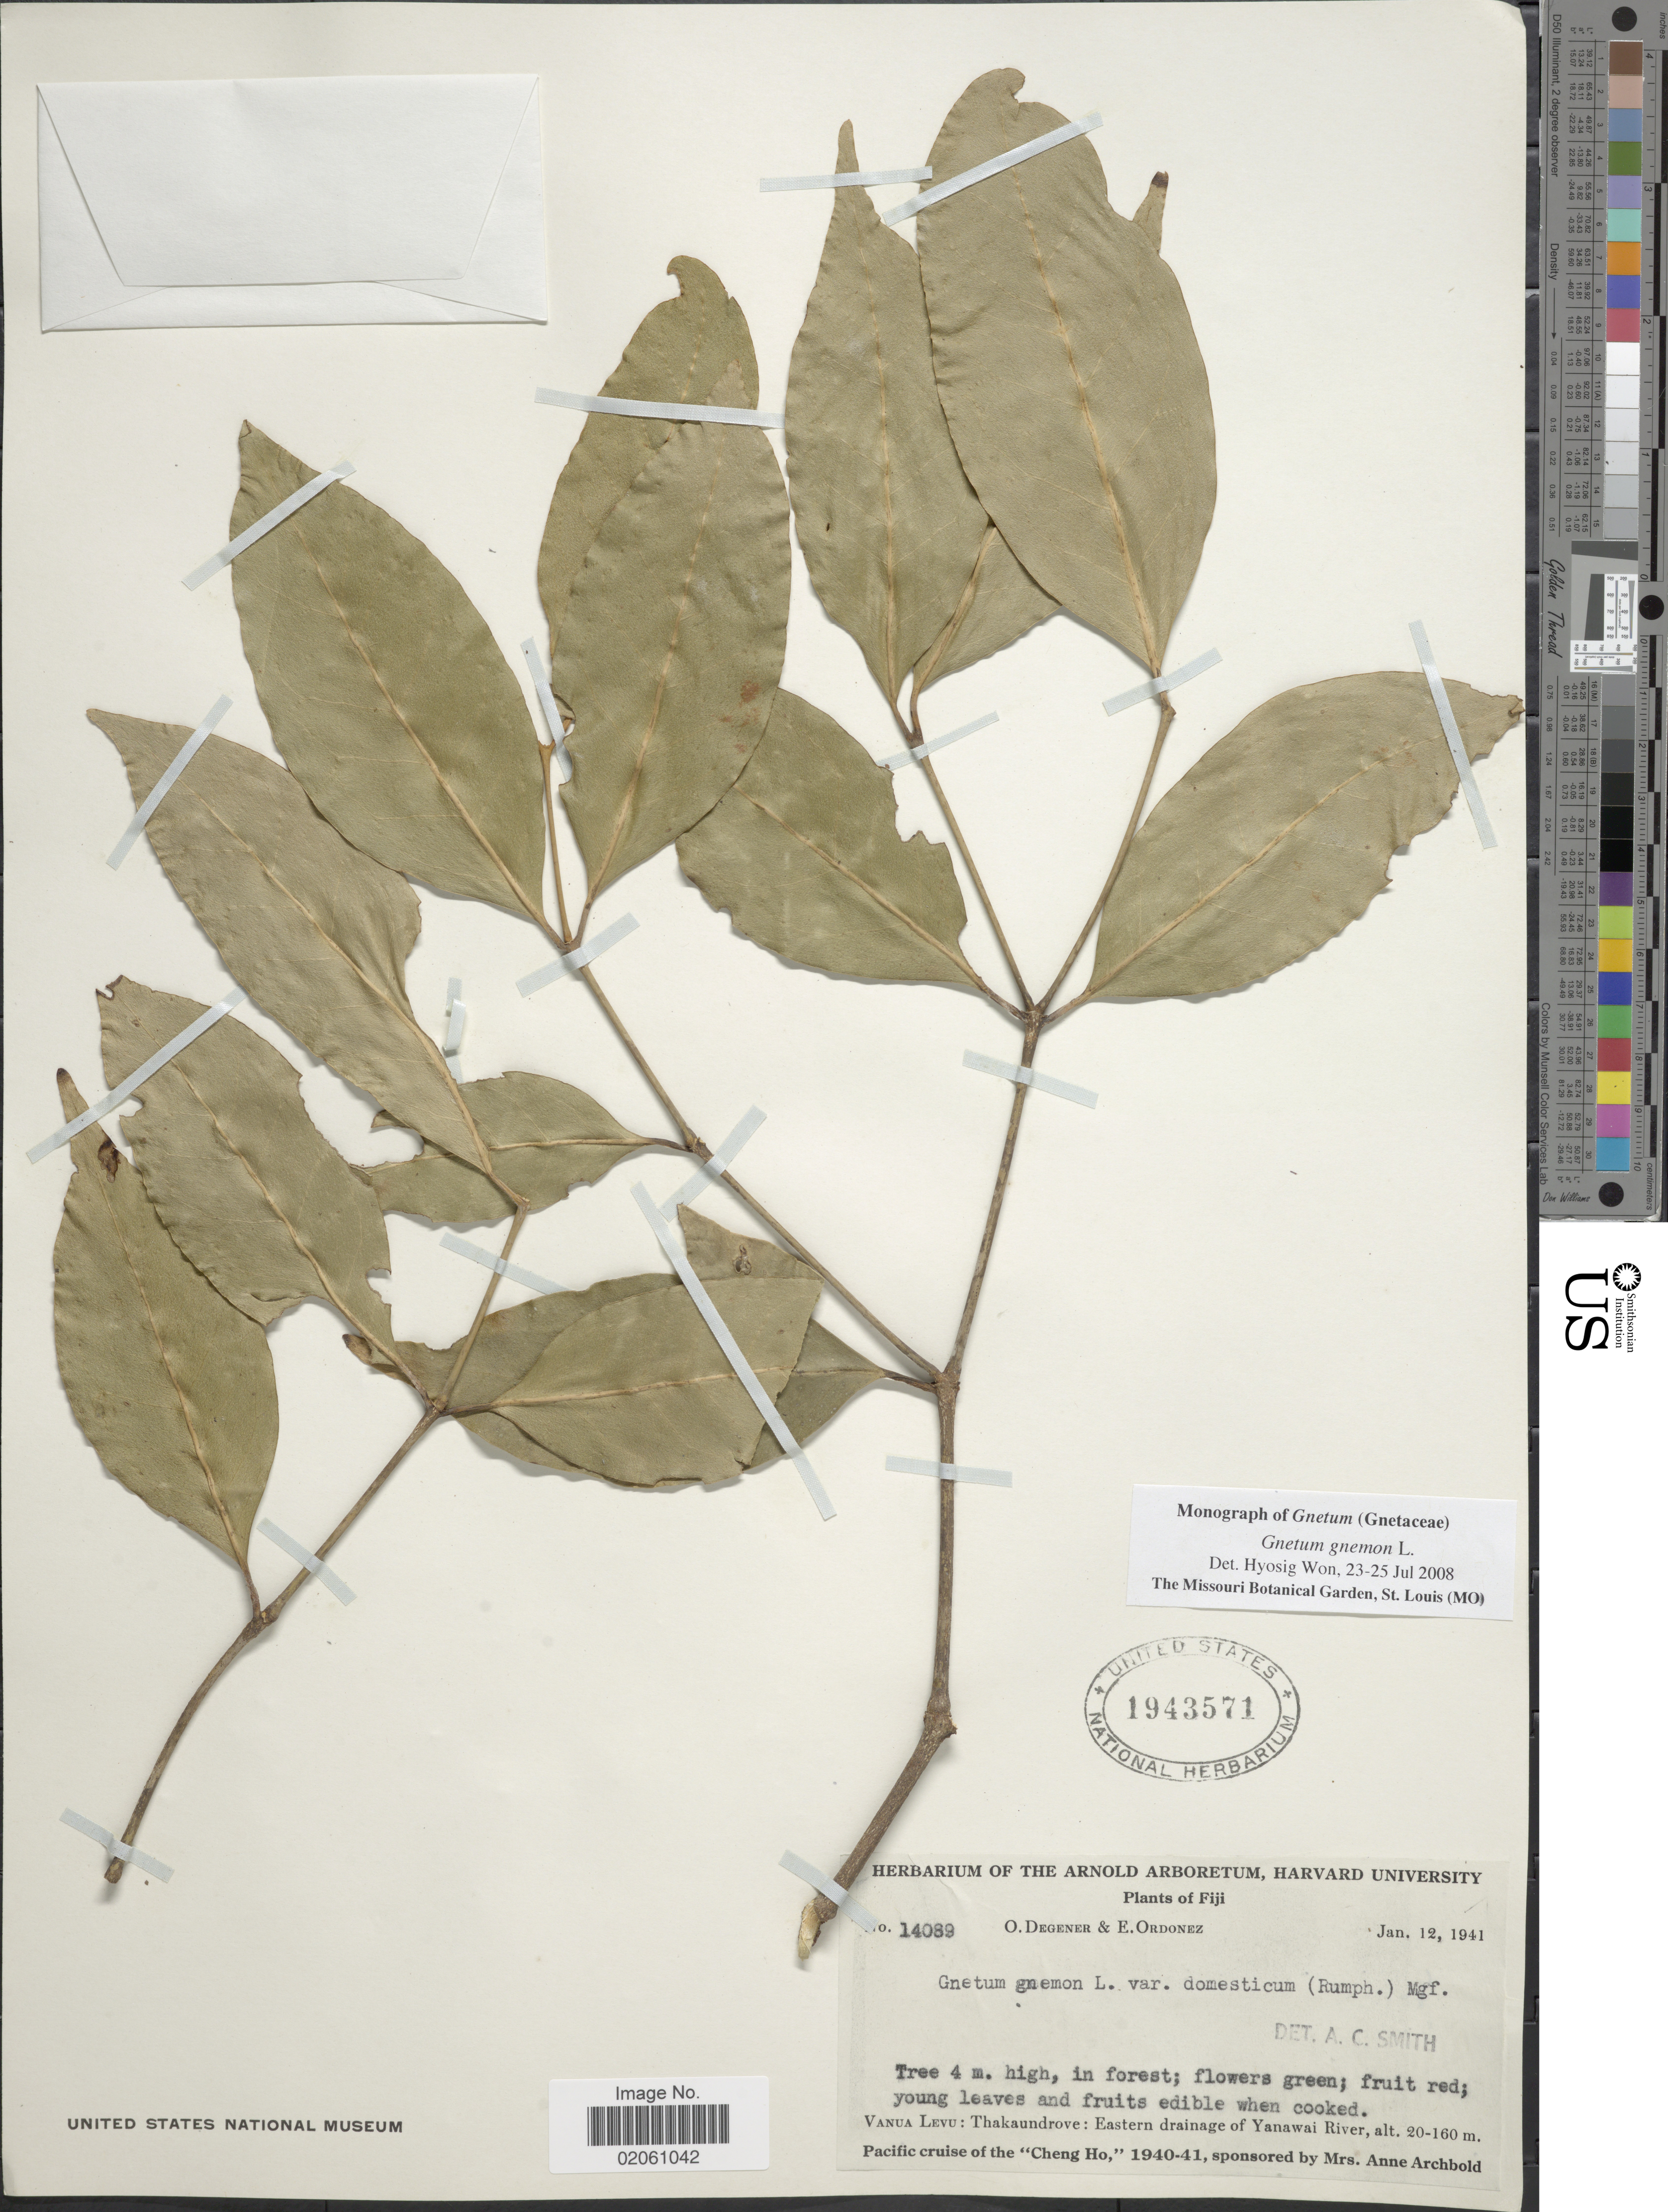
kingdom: Plantae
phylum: Tracheophyta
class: Gnetopsida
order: Gnetales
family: Gnetaceae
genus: Gnetum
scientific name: Gnetum gnemon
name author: L.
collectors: O. Degener & E. Ordonez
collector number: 14089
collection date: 1941-01-12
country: Fiji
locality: Vanua Levu: Thakaundrove: Eastern drainage of Yanawai River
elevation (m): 20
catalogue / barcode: US 1943571